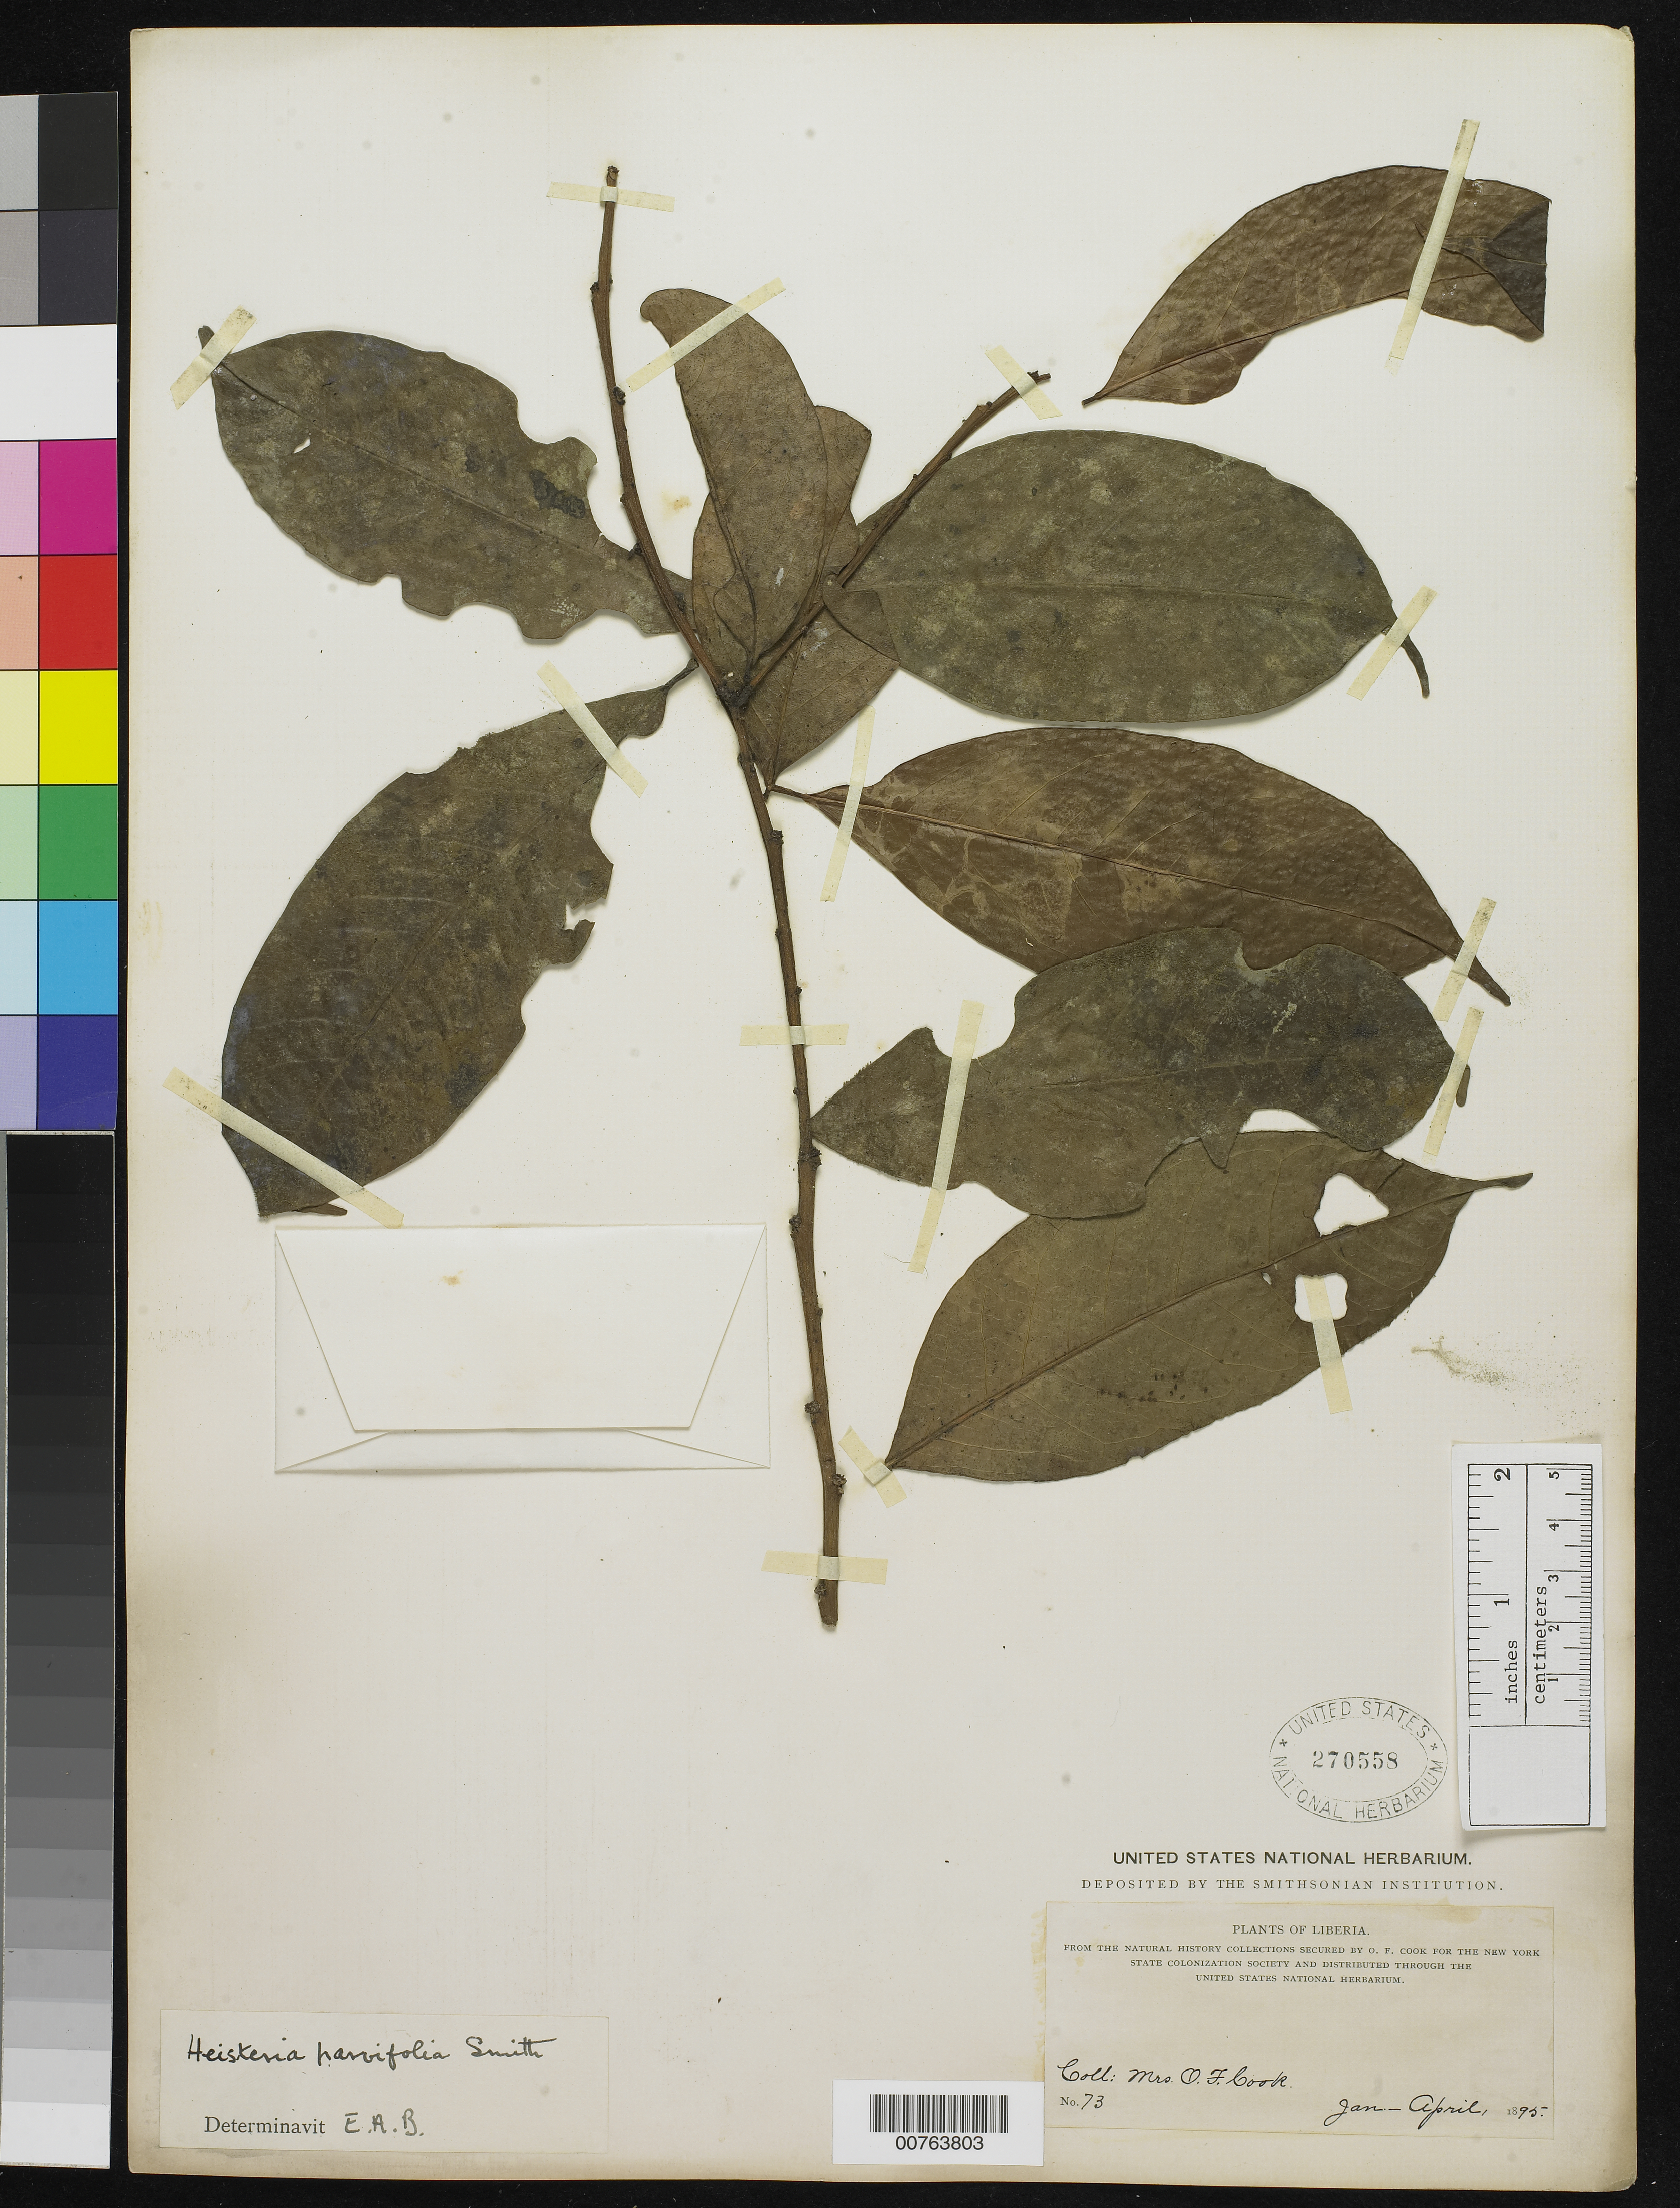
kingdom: Plantae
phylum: Tracheophyta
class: Magnoliopsida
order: Santalales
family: Erythropalaceae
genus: Heisteria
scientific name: Heisteria parvifolia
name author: Sm.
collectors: Alice C. Cook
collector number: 73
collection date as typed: Jan 1895 to -- Apr 1895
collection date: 1895-01/1895-04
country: Liberia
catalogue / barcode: US 270558